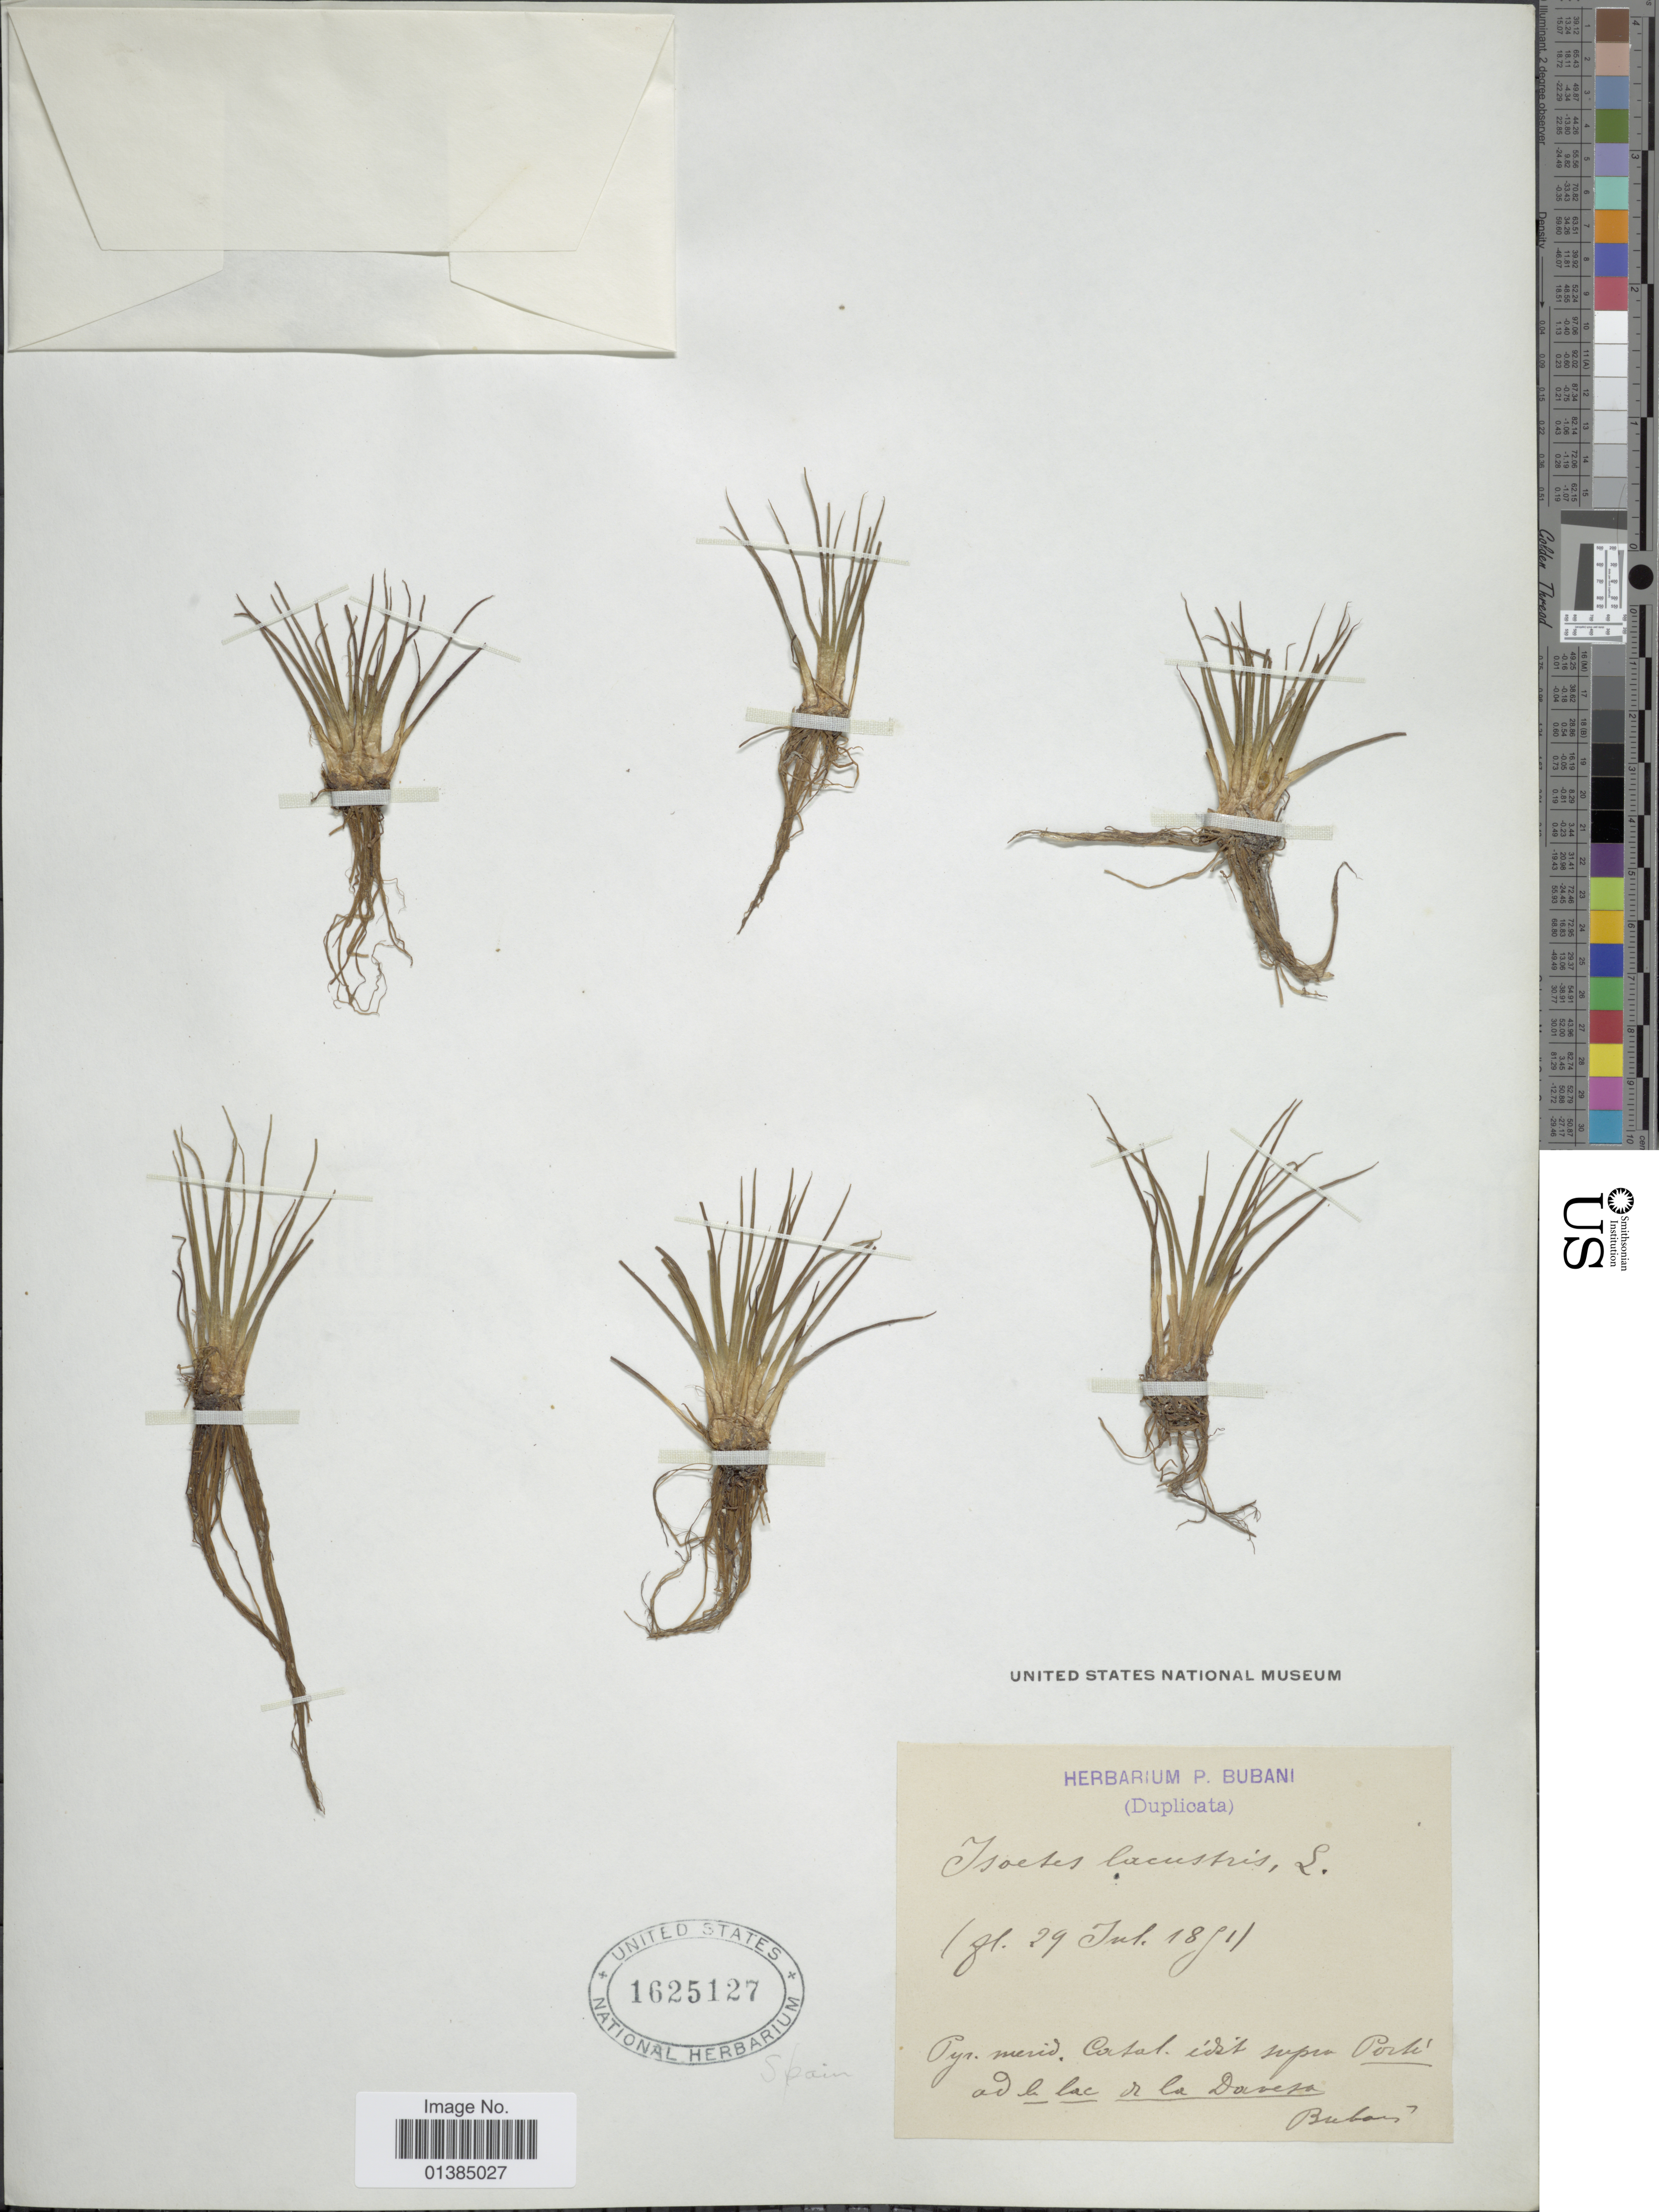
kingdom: Plantae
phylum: Tracheophyta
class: Lycopodiopsida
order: Isoetales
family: Isoetaceae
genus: Isoetes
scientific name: Isoetes lacustris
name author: L.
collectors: P. Bubani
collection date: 1891-07-29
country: France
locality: Pyr. Merid. Catal. edit. ad le lac de la Davesa.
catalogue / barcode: US 1625127